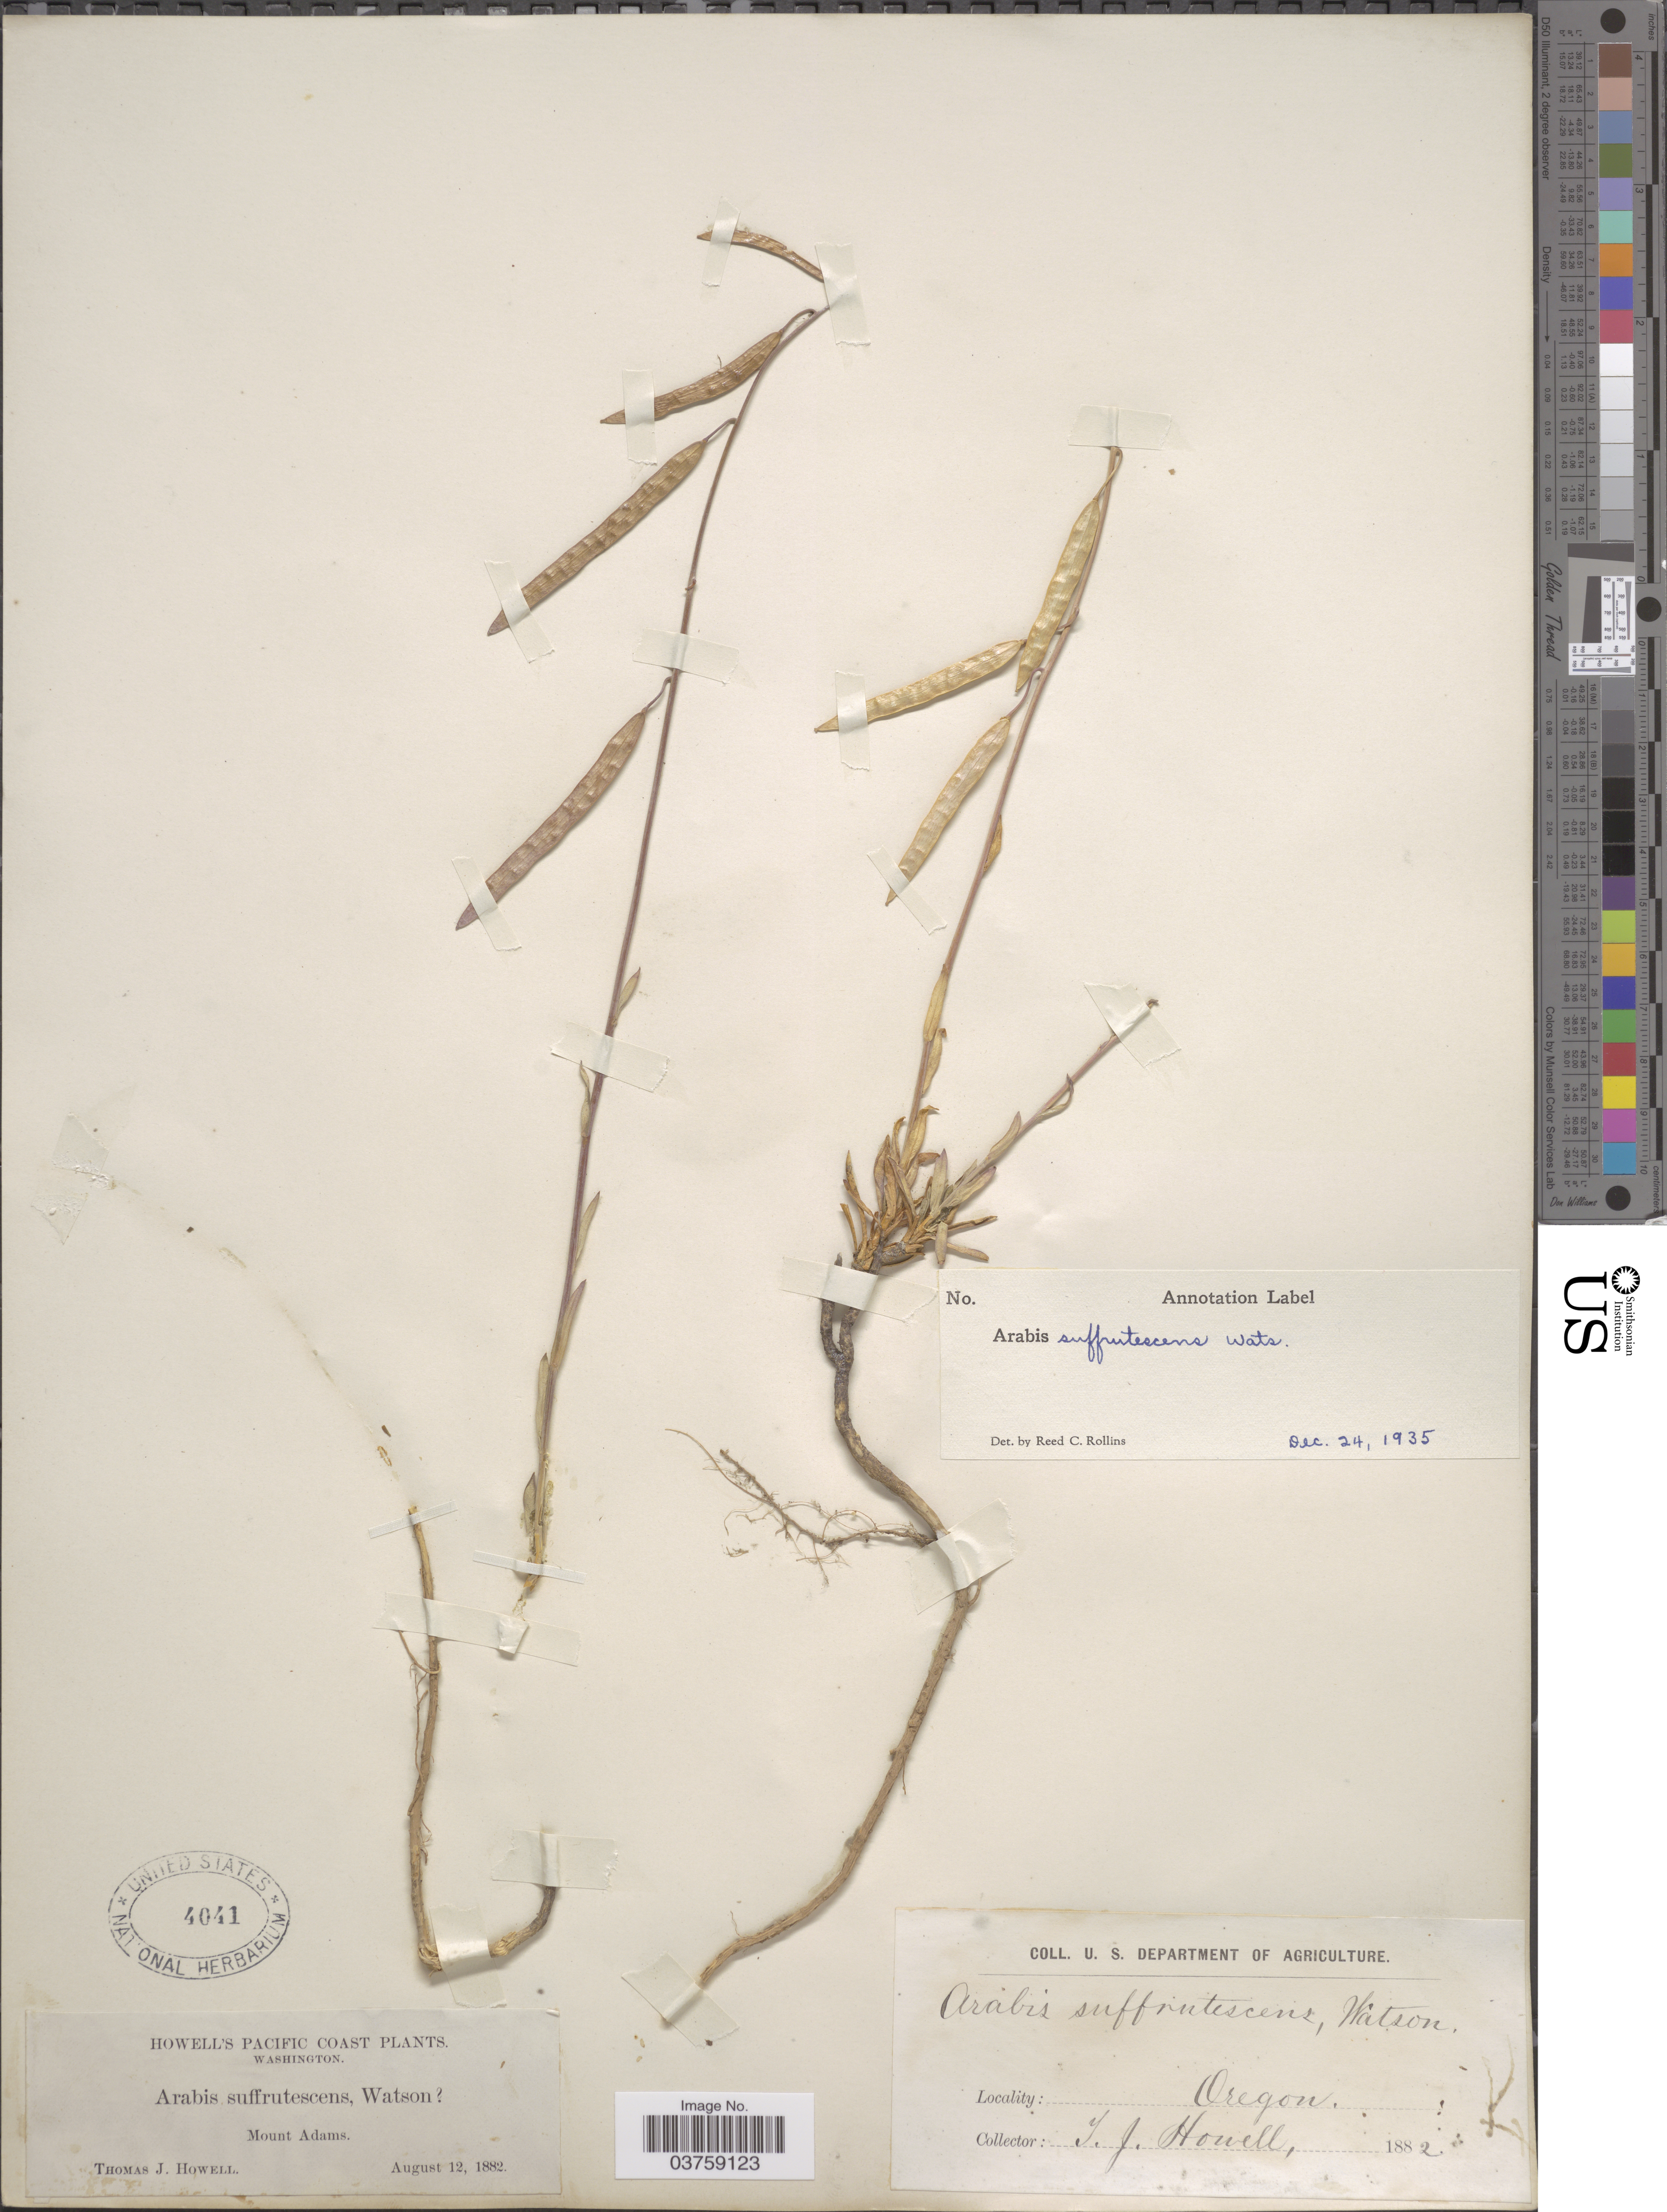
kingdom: Plantae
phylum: Tracheophyta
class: Magnoliopsida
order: Brassicales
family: Brassicaceae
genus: Arabis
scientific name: Arabis suffrutescens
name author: S. Watson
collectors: T. J. Howell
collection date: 1882-08-12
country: United States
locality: Pacific Coast. Washington. Mount Adams. Oregon.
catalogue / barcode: US 4041